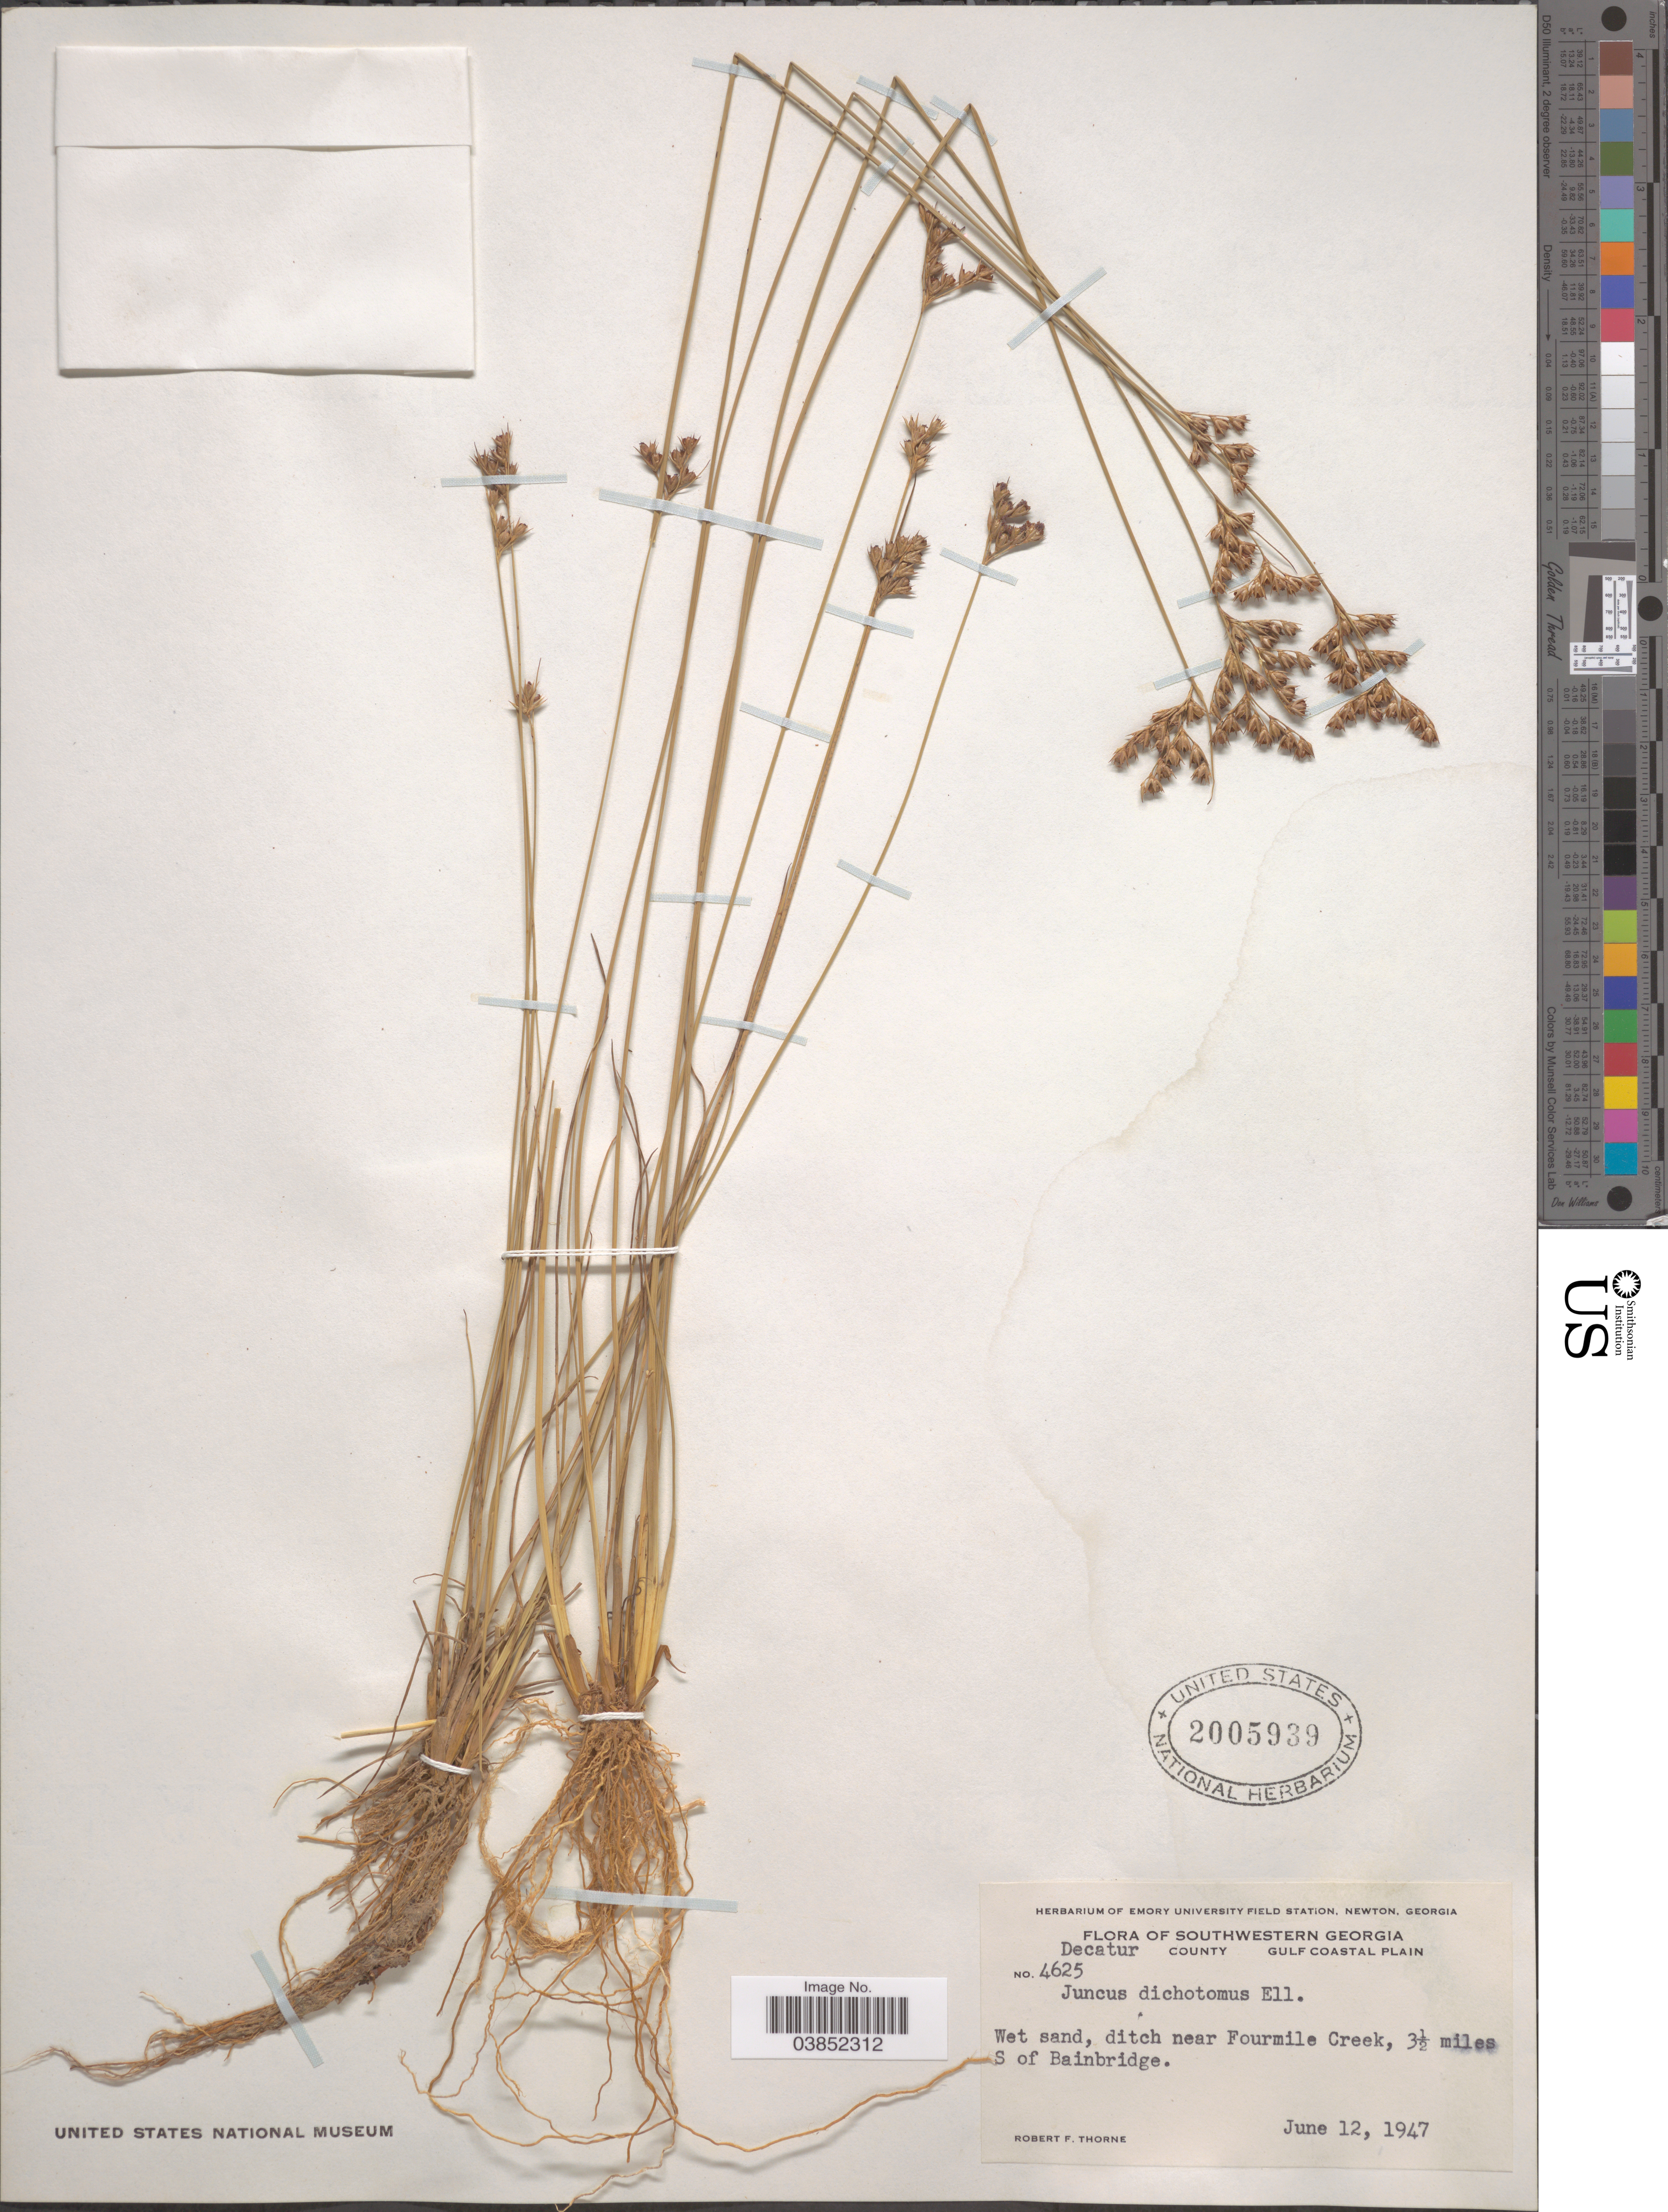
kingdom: Plantae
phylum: Tracheophyta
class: Liliopsida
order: Poales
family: Juncaceae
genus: Juncus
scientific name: Juncus dichotomus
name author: Elliott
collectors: R. F. Thorne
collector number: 4625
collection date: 1947-06-12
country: United States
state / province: Georgia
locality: Southwestern Georgia. Decatur County Gulf Coastal Plain. Ditch near Fourmile Creek, 3½ miles S of Bainbridge.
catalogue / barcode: US 2005939